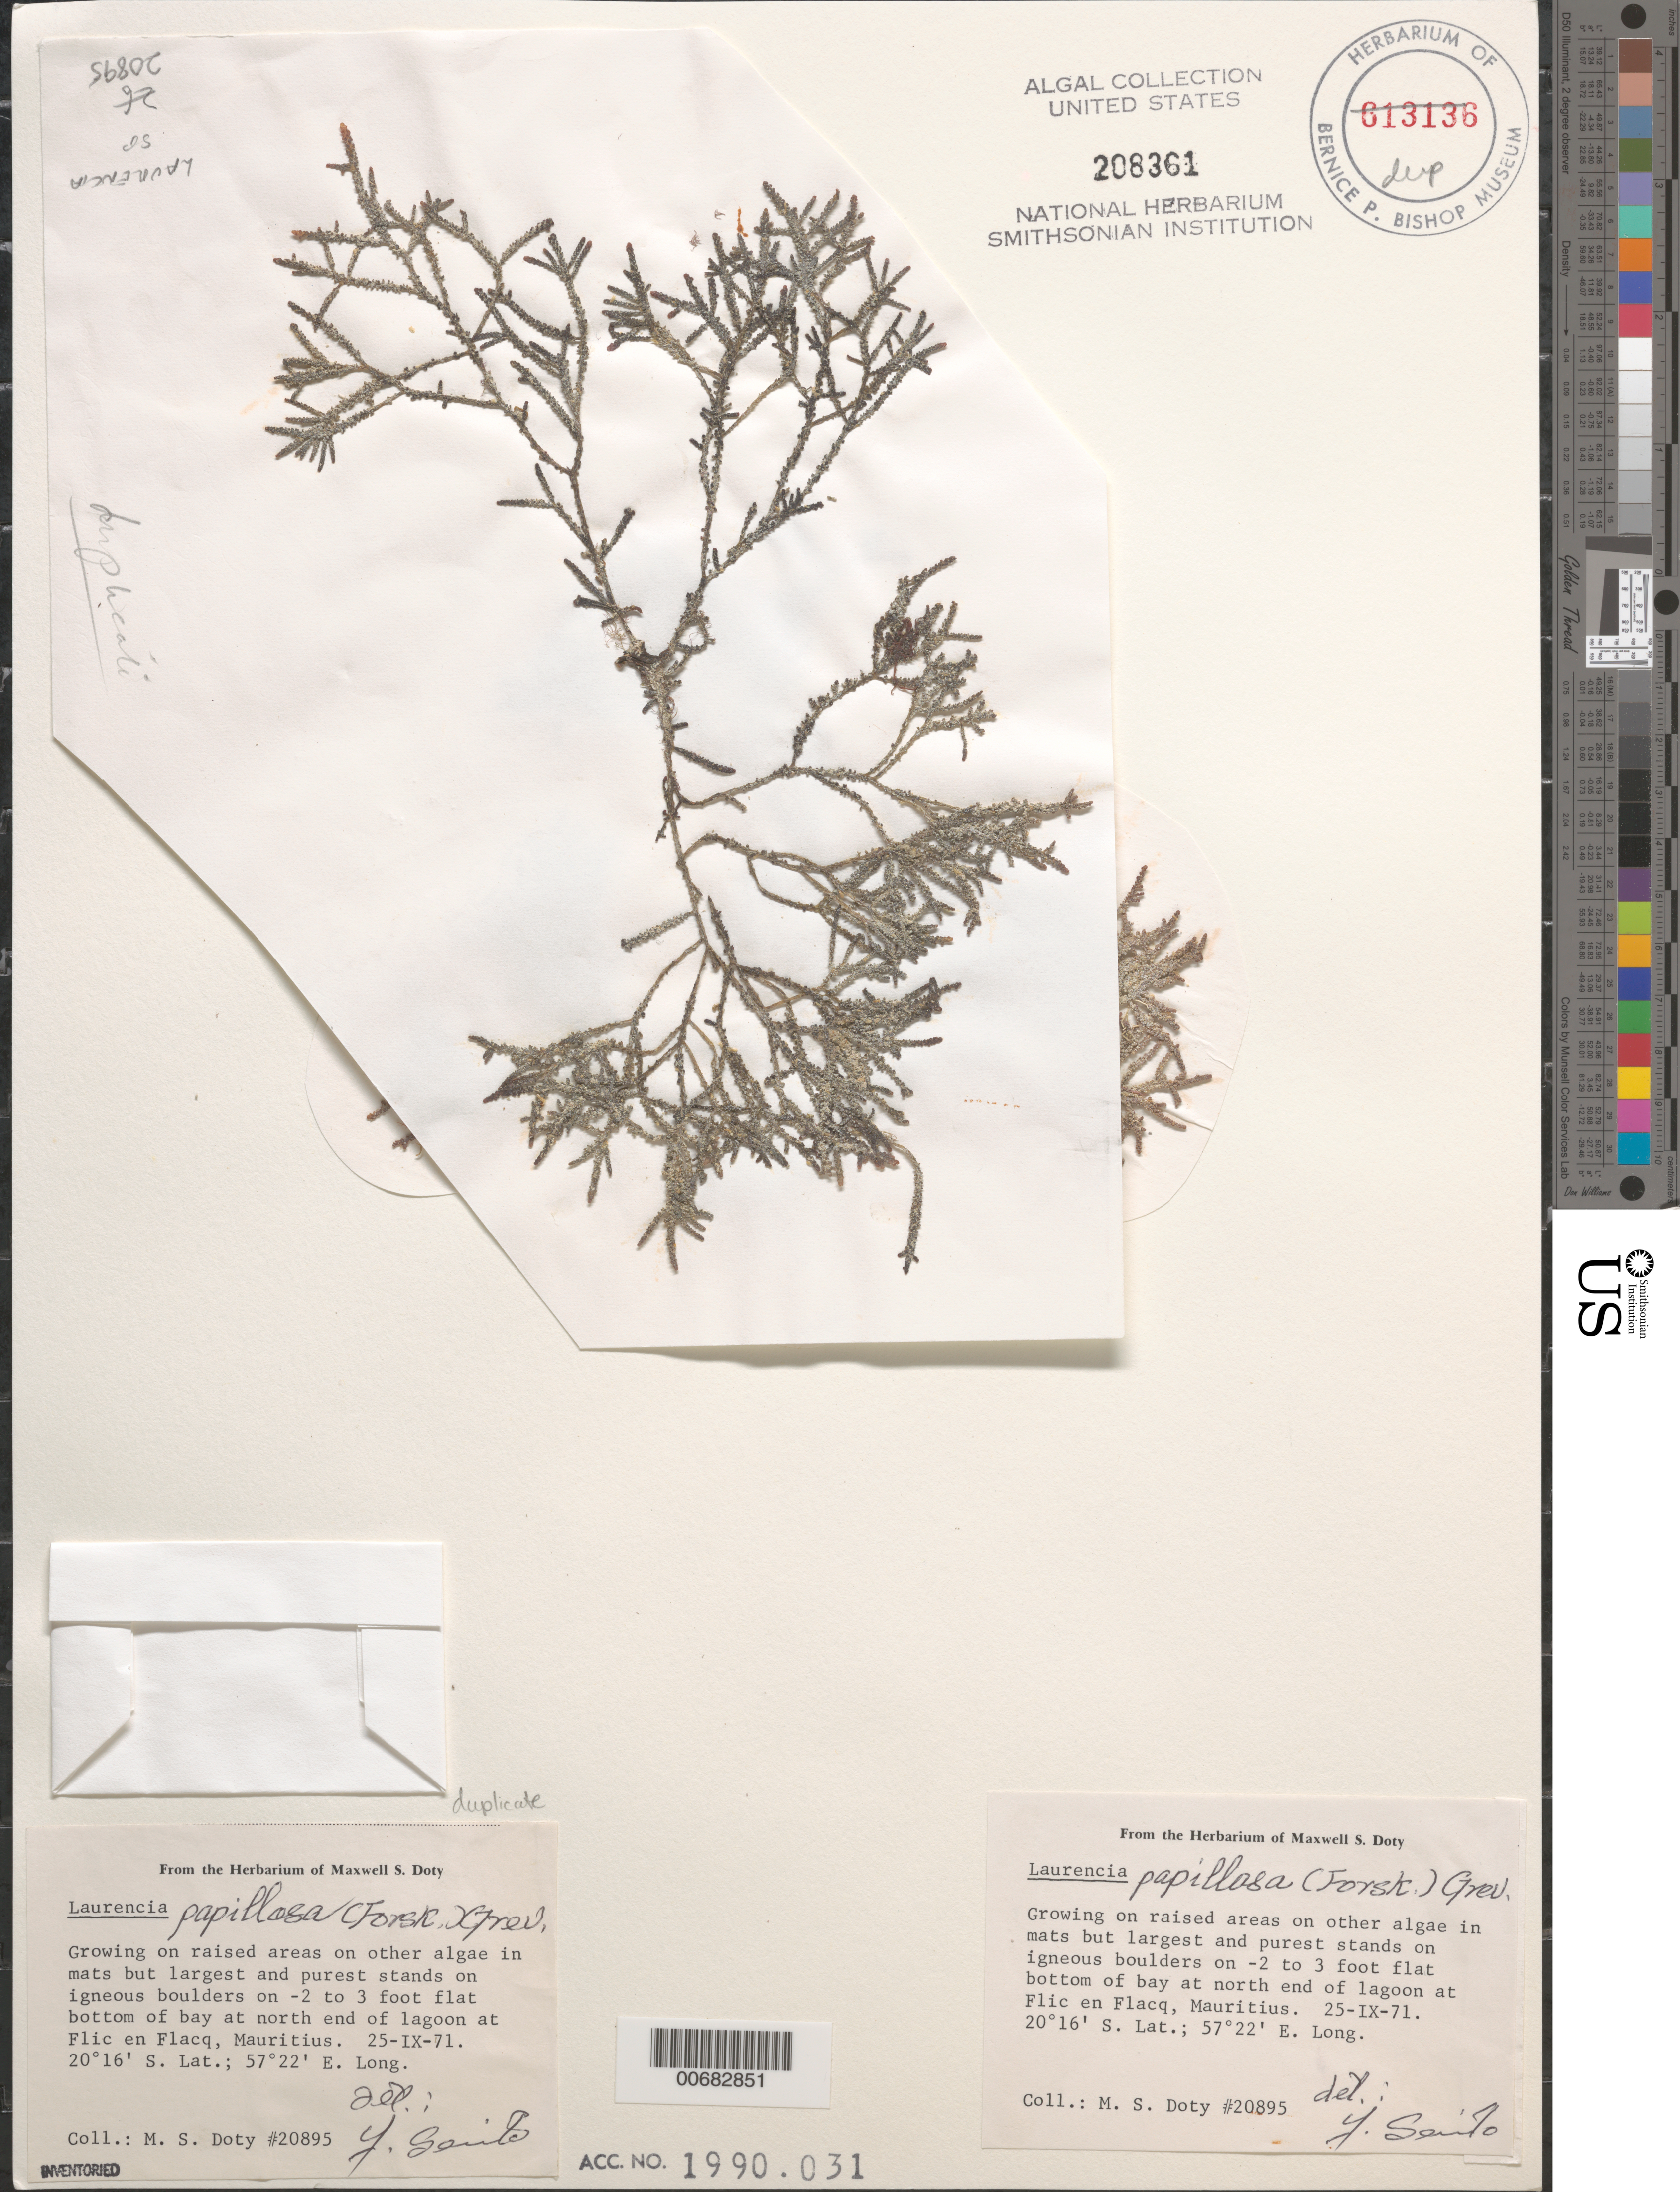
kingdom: Plantae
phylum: Rhodophyta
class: Florideophyceae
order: Ceramiales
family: Rhodomelaceae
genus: Palisada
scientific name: Palisada perforata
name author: (Bory) K.W. Nam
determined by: Algae name updating Project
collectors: M. S. Doty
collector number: MSD 20895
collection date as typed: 25 Sep 1971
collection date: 1971-09-25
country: Mauritius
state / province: Black River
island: Mauritius Island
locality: Flic-en-Flacq, bay at north end of lagoon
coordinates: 20 16' S. Lat., 57 22' E. Long.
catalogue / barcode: US 208361